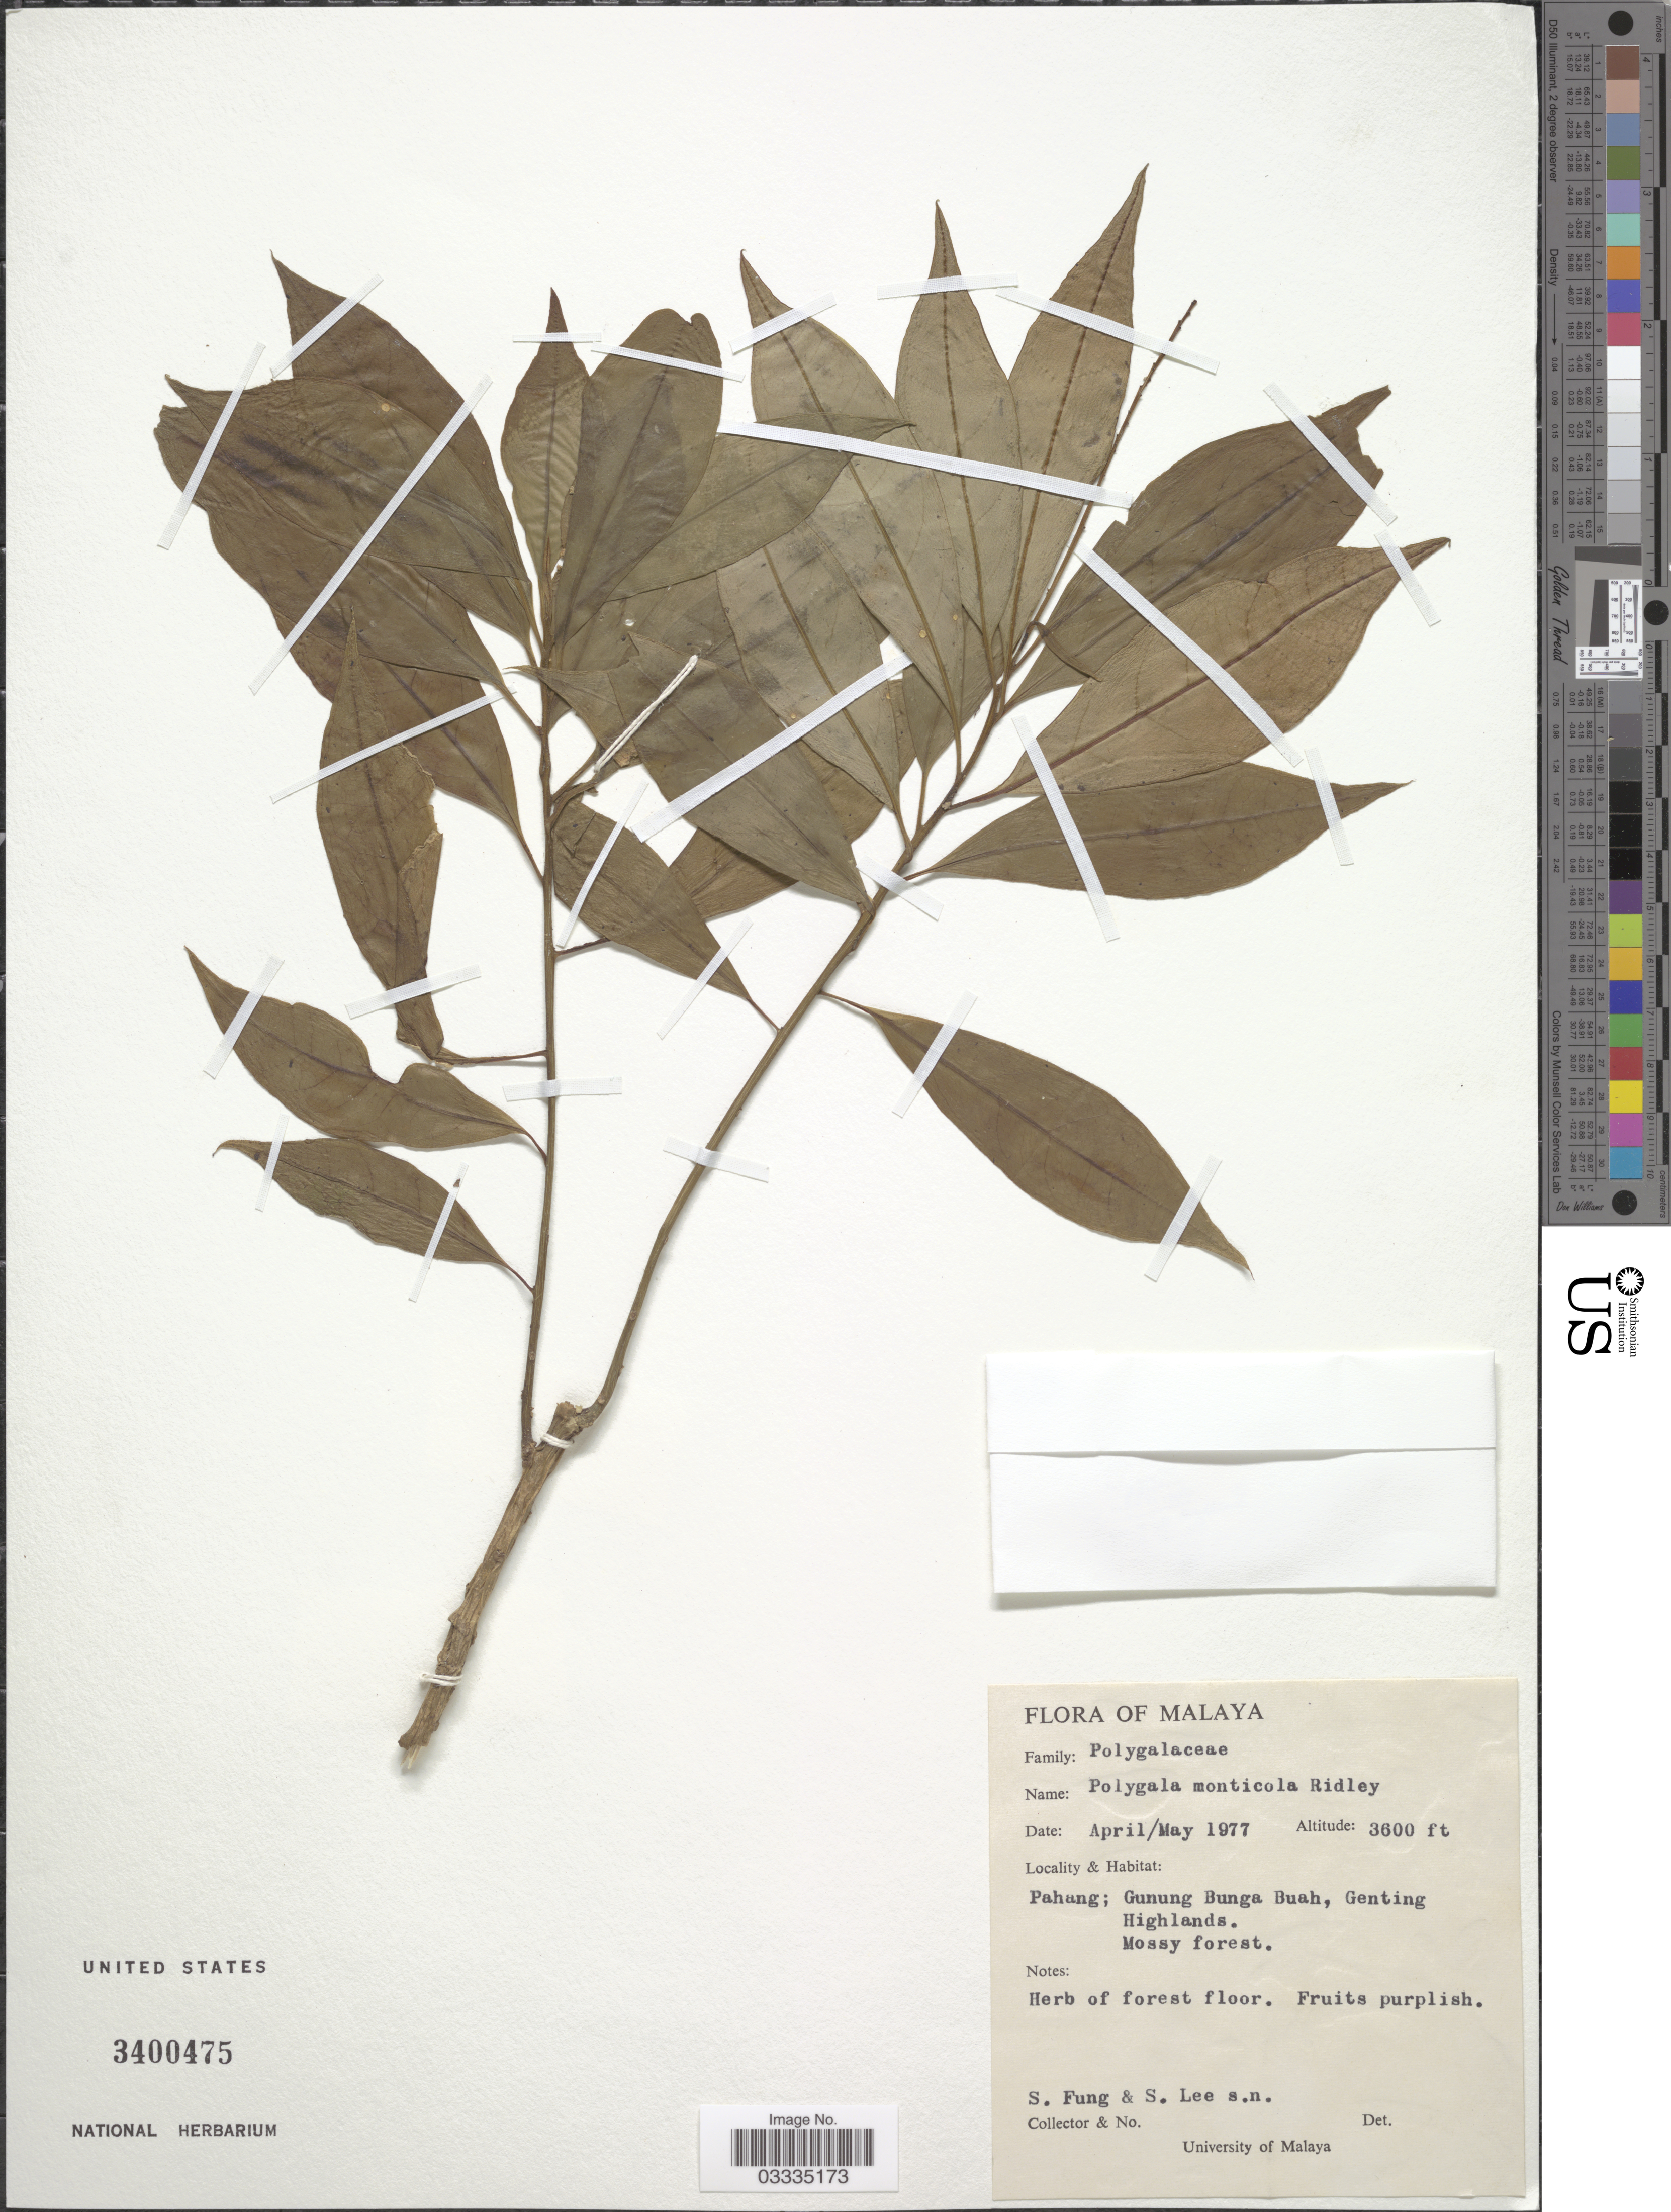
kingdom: Plantae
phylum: Tracheophyta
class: Magnoliopsida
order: Fabales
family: Polygalaceae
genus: Polygala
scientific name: Polygala monticola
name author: Kunth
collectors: S. Fung & S. Lee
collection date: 1977-04/1977-05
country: Malaysia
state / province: Pahang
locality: Malaya. Gunung Bunga Buah, Genting Highlands.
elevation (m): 1097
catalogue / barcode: US 3400475